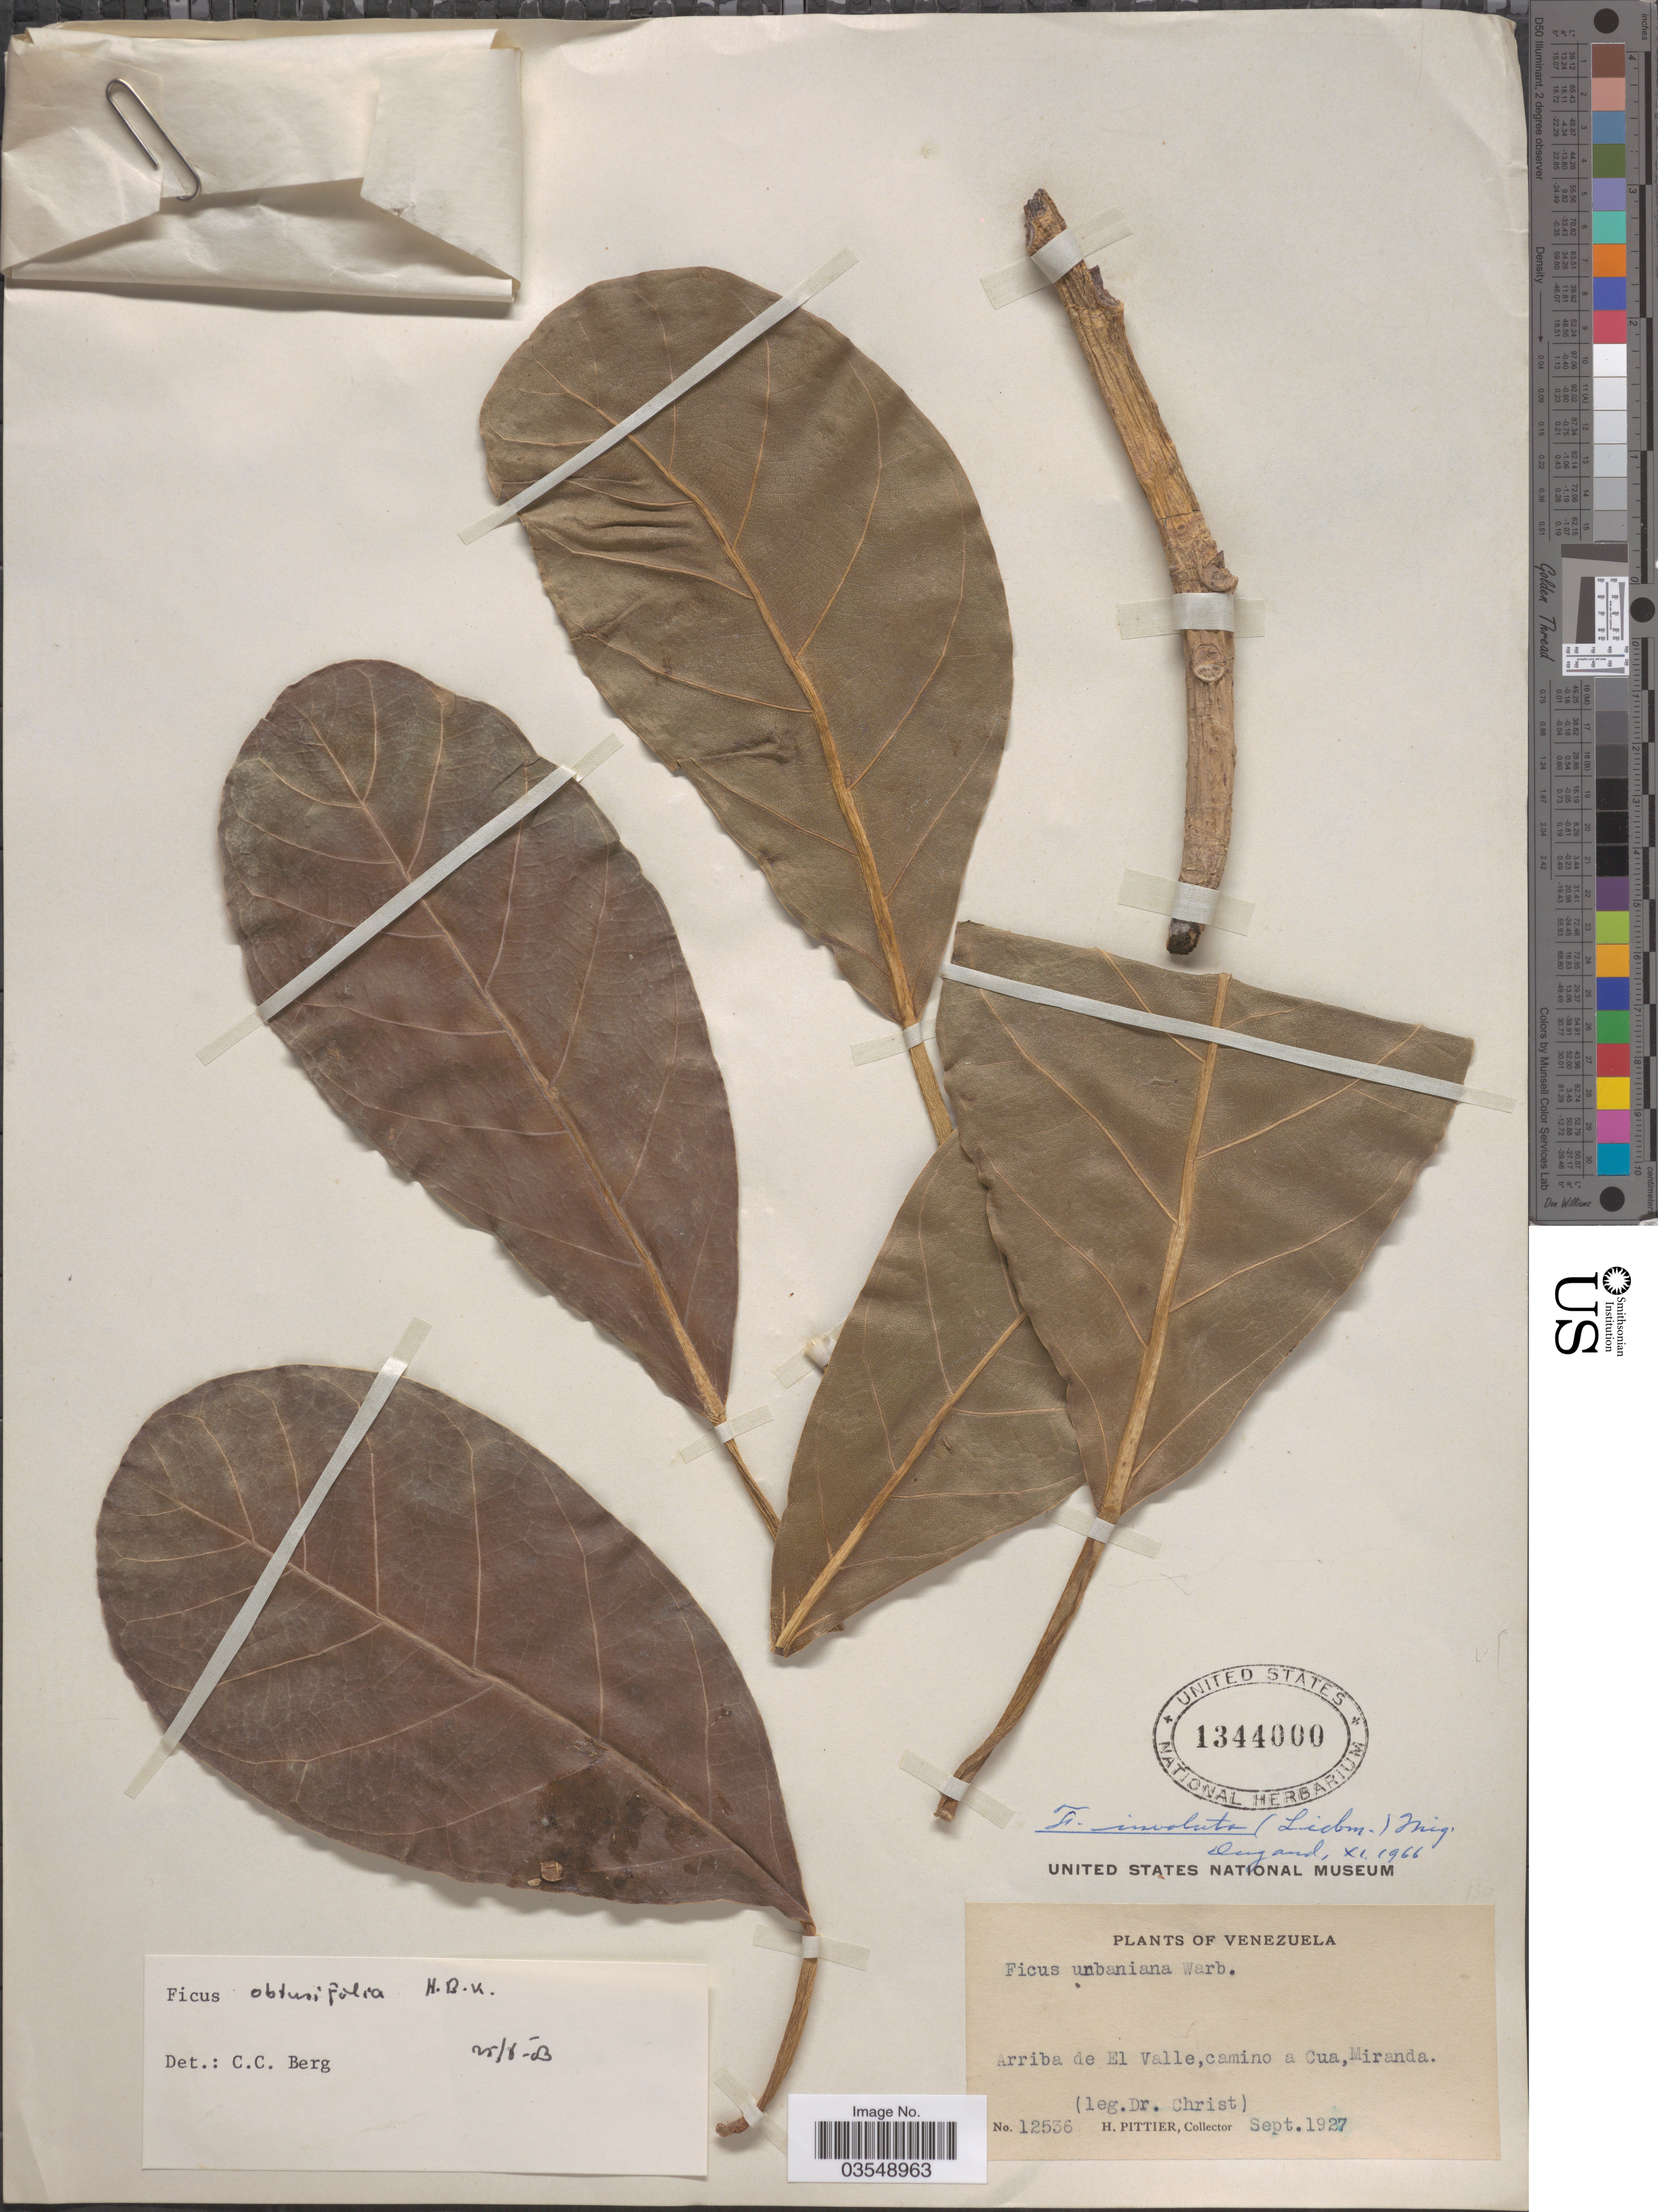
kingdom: Plantae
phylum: Tracheophyta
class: Magnoliopsida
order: Rosales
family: Moraceae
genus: Ficus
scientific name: Ficus obtusifolia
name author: Kunth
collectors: Christ & H. F. Pittier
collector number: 12536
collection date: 1927-09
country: Venezuela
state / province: Miranda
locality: Arriba de El Valle, camino a Cua.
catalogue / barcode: US 1344000